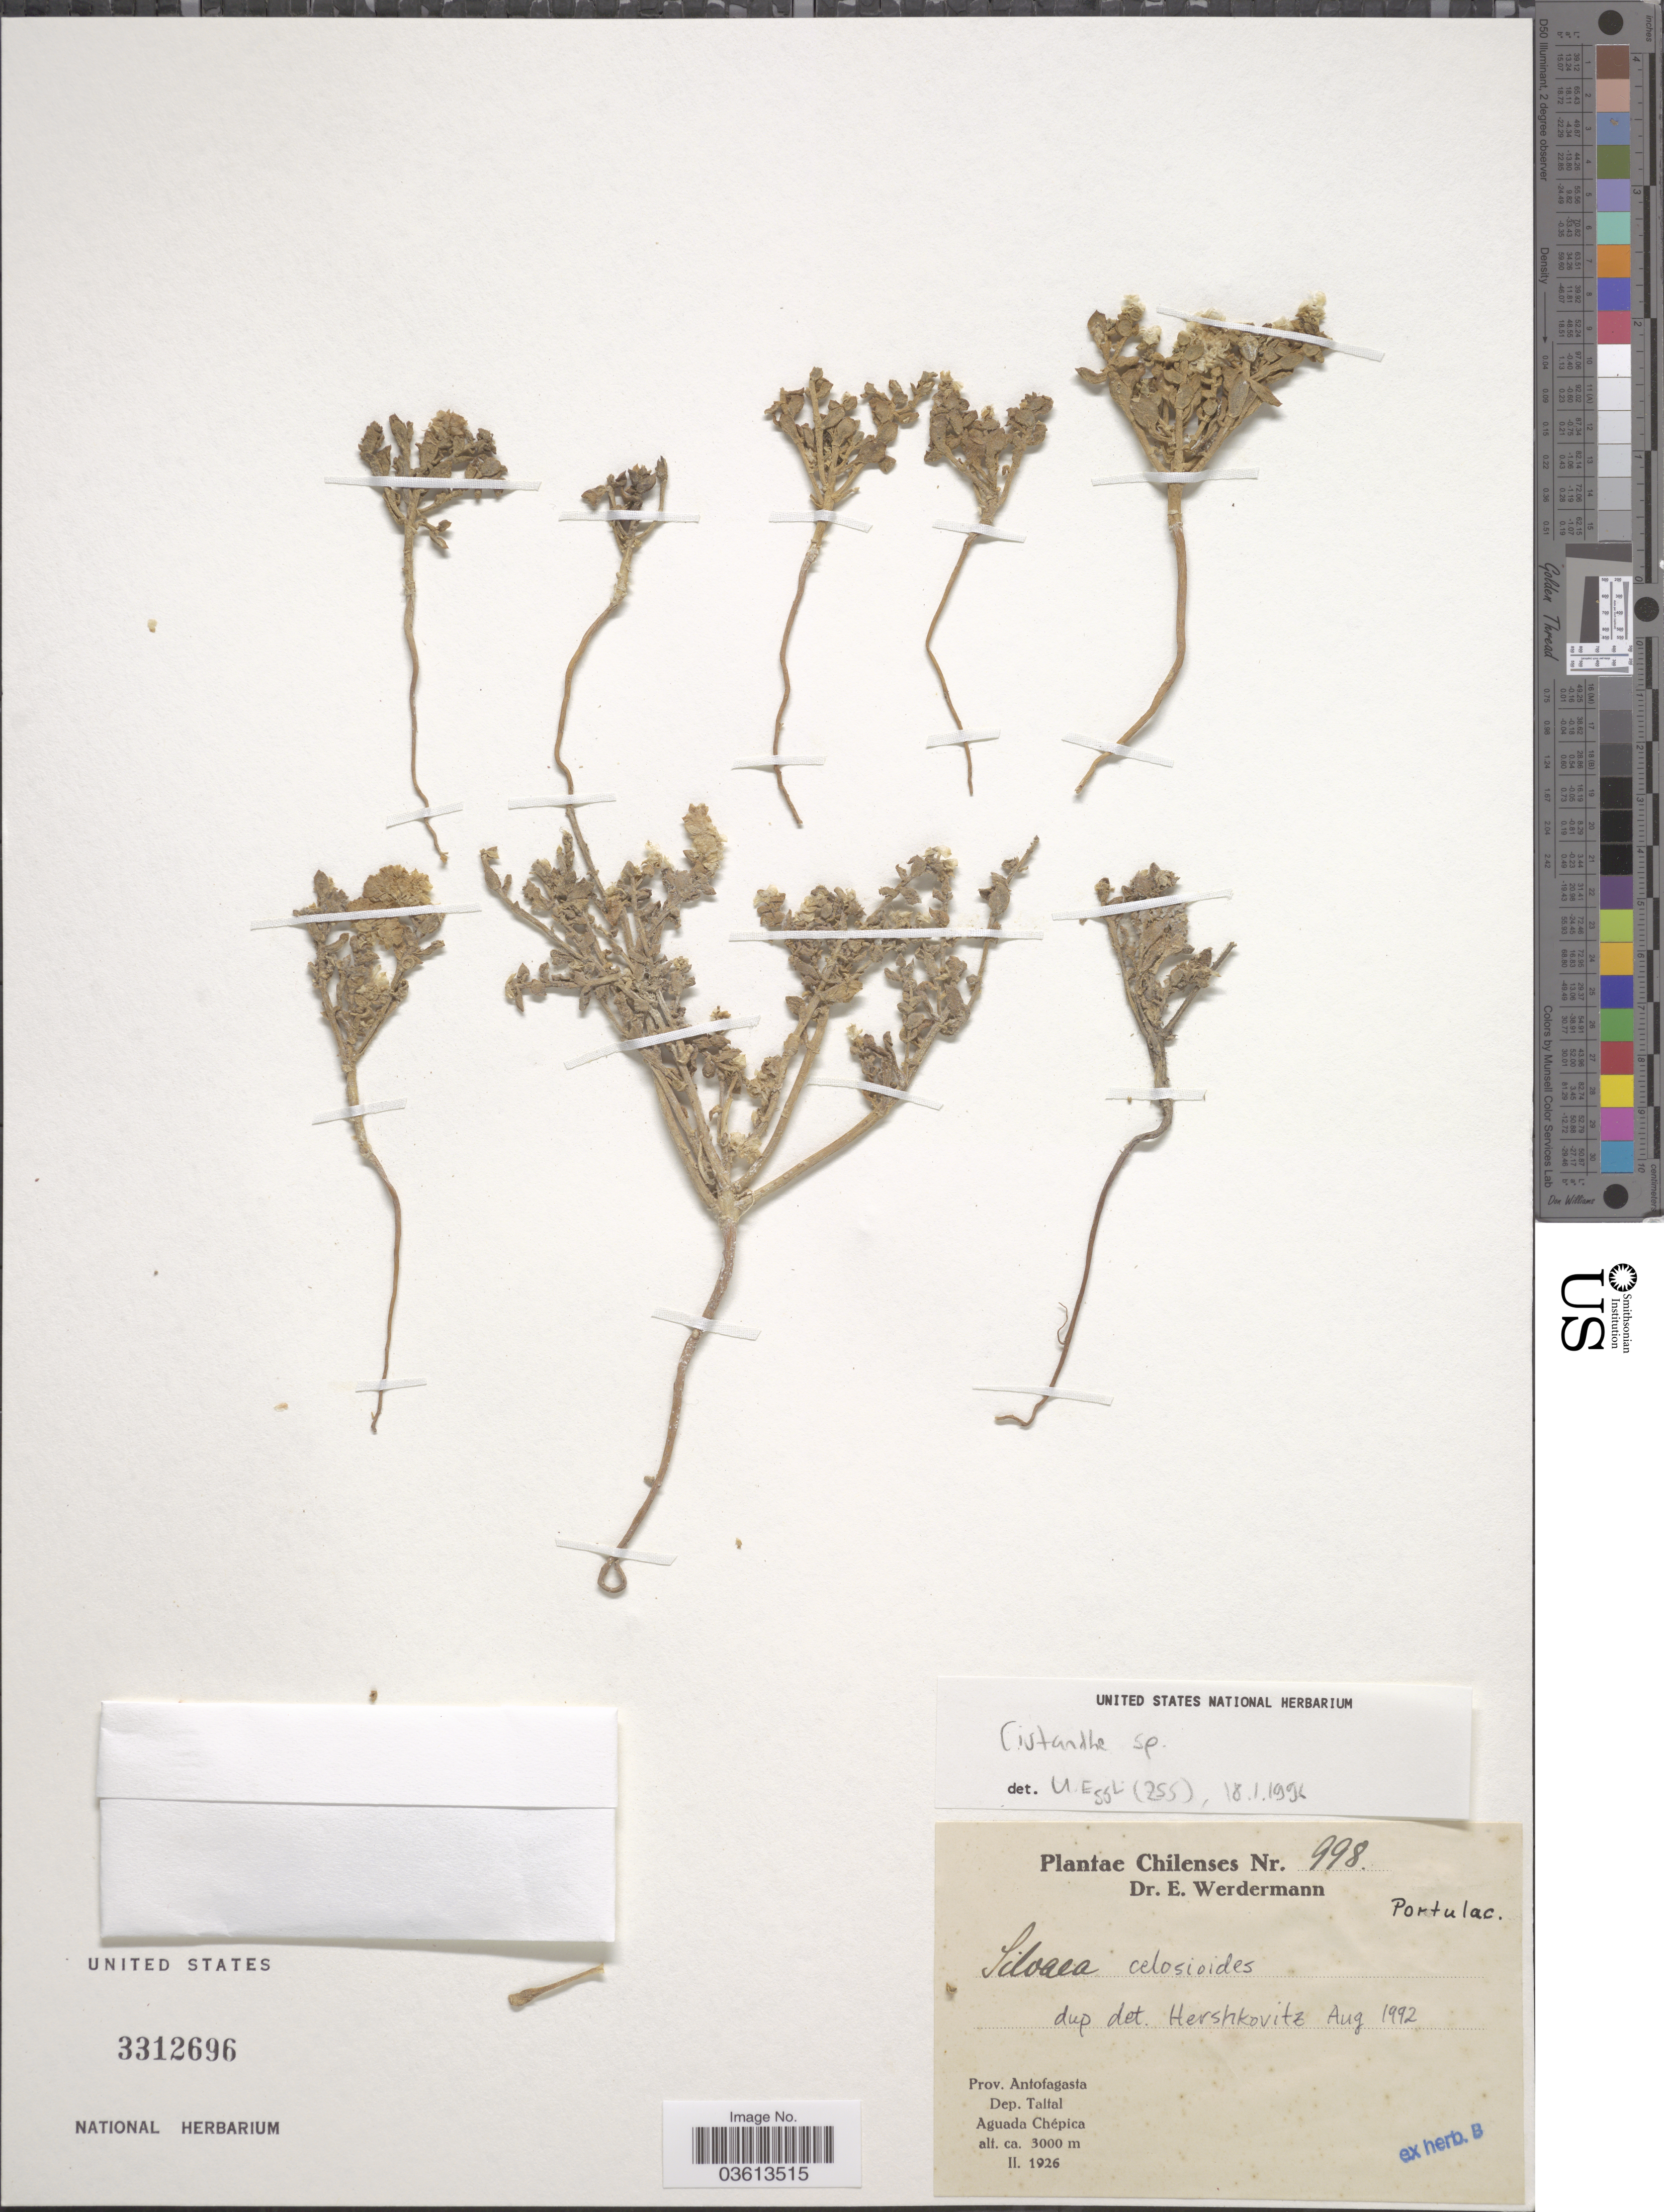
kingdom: Plantae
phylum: Tracheophyta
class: Magnoliopsida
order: Caryophyllales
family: Montiaceae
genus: Philippiamra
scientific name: Philippiamra celosioides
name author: (Phil.) Kuntze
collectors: E. Werdermann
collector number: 998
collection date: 1926-02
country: Chile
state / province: Antofagasta (II)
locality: Prov. Antofagasta. Dep. Taltal. Aguada Chépica.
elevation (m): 3000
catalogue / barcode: US 3312696